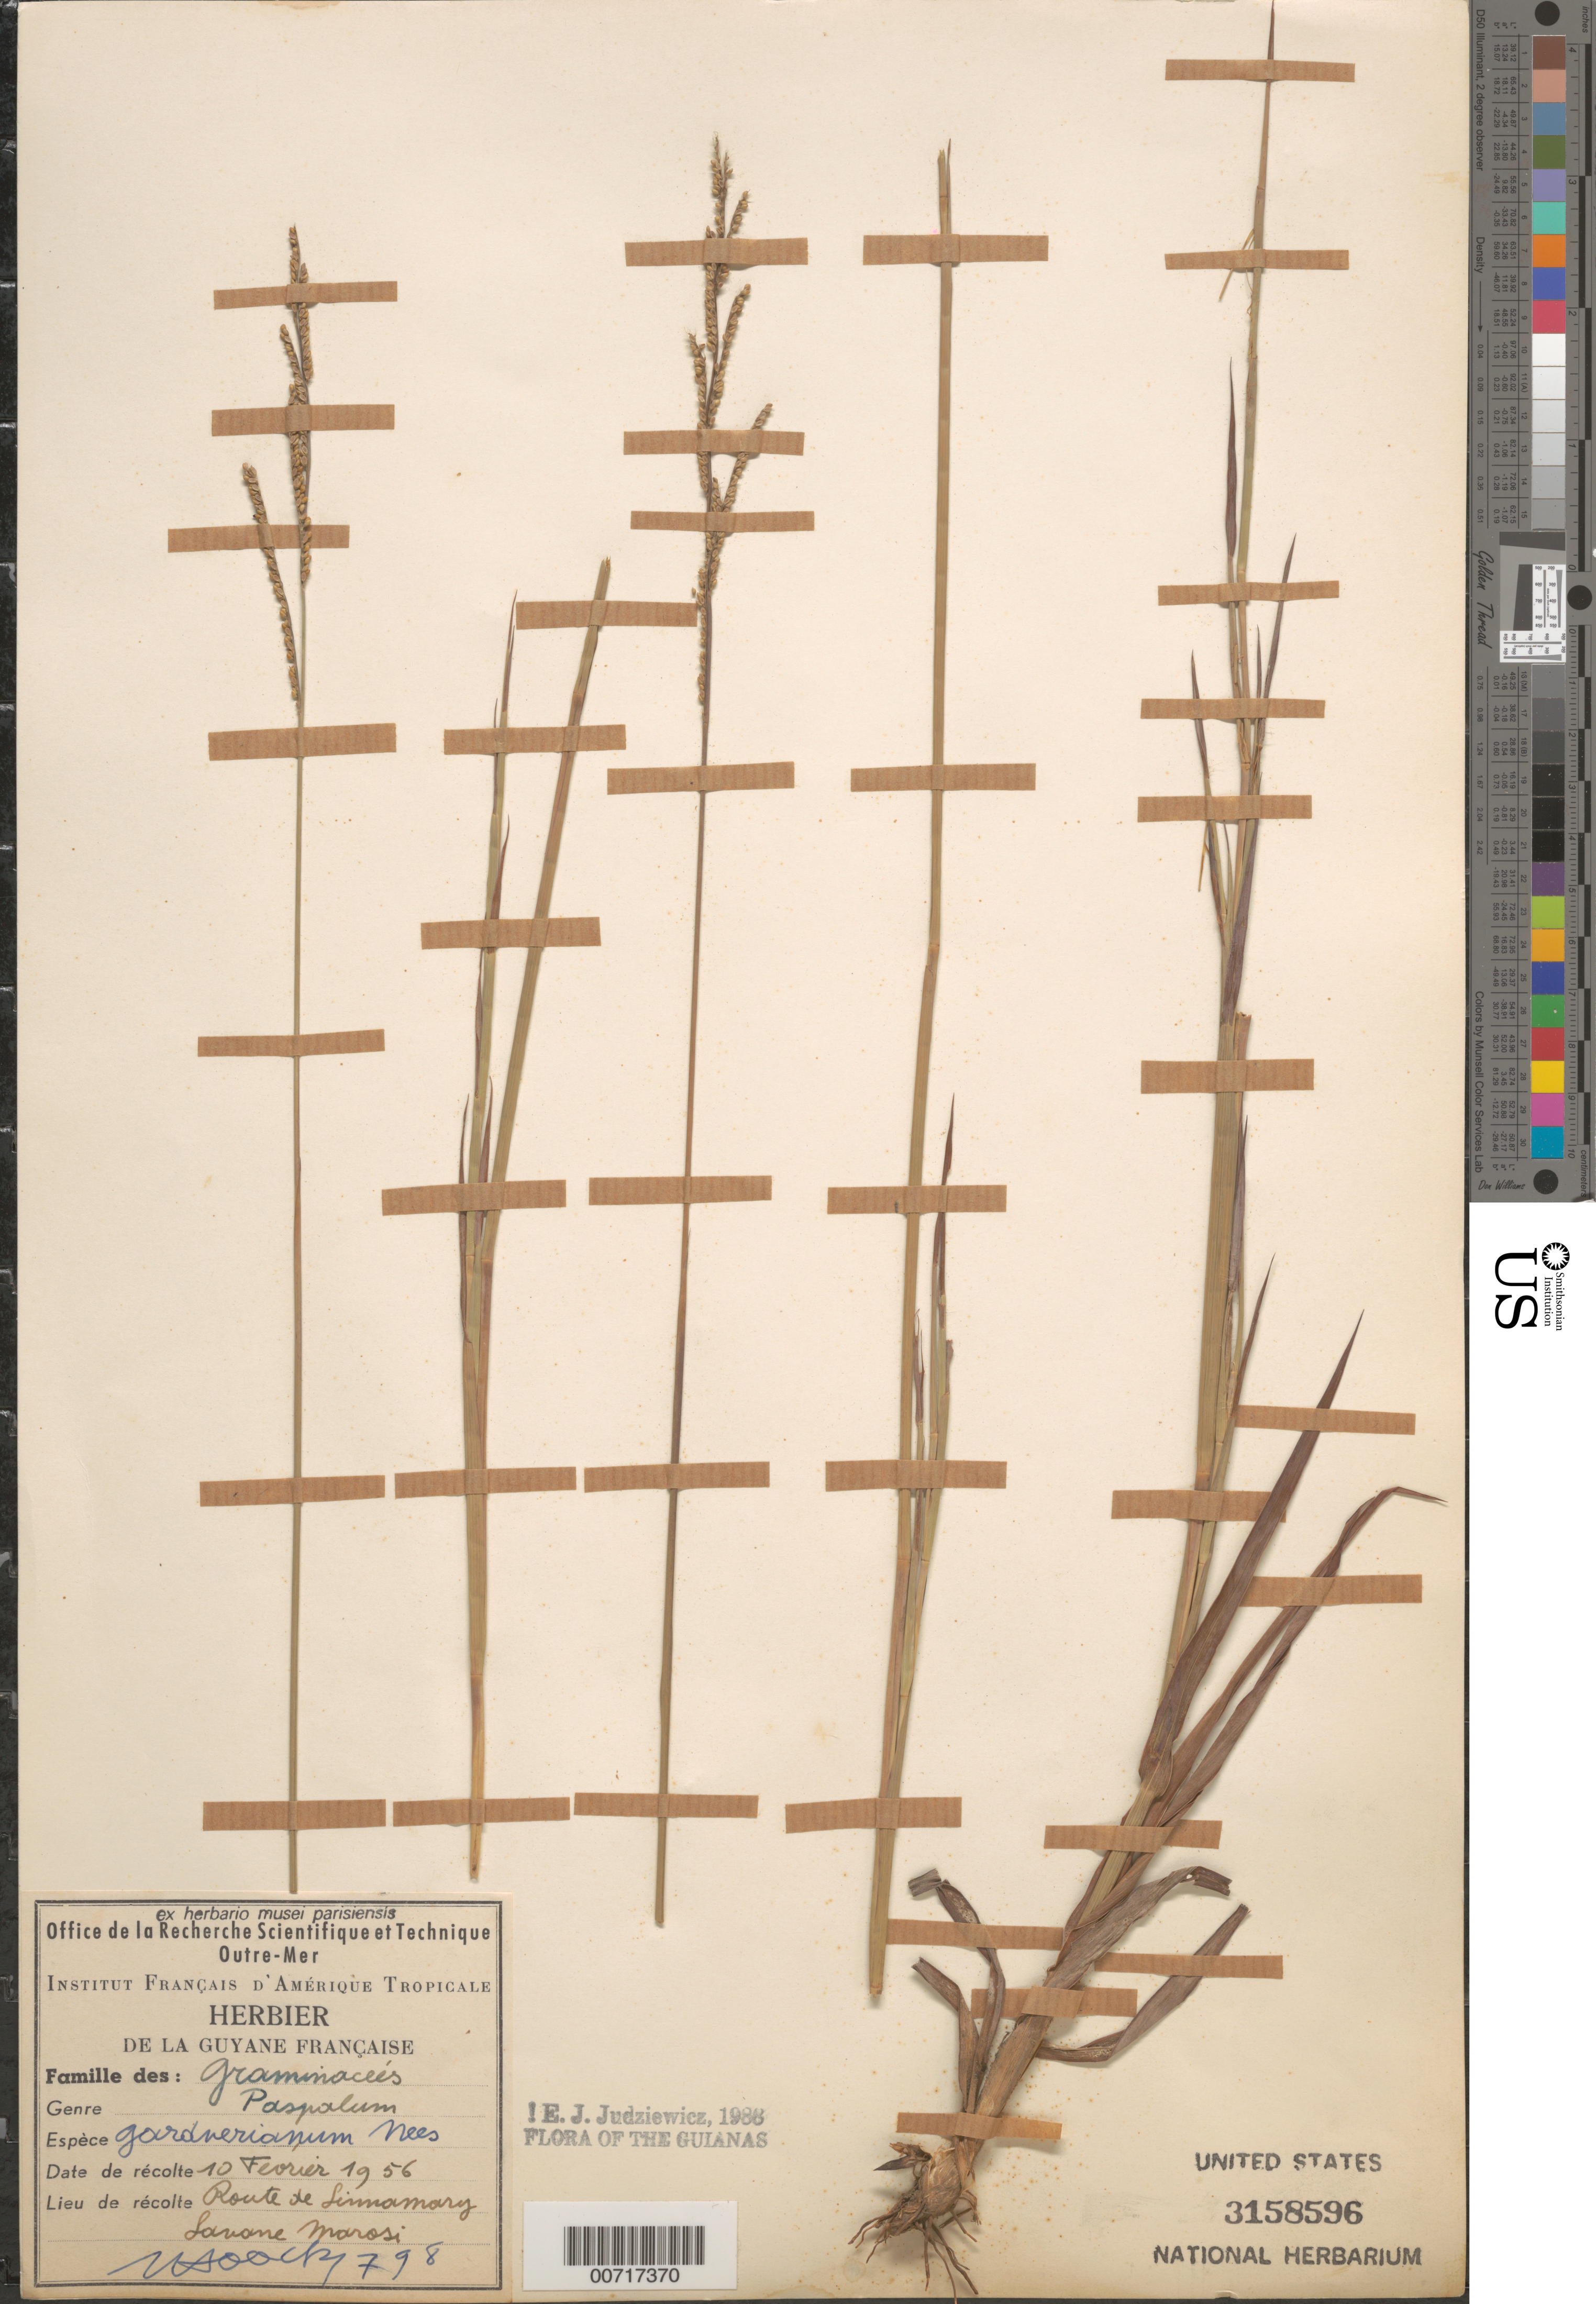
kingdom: Plantae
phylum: Tracheophyta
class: Liliopsida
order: Poales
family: Poaceae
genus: Paspalum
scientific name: Paspalum gardnerianum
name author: Nees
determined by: Judziewicz, E. J.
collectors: J. Hoock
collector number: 798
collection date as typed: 10-Feb-56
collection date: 1956-02-10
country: French Guiana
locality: Route de Sinnamary, Savane Marosi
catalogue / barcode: US 3158596